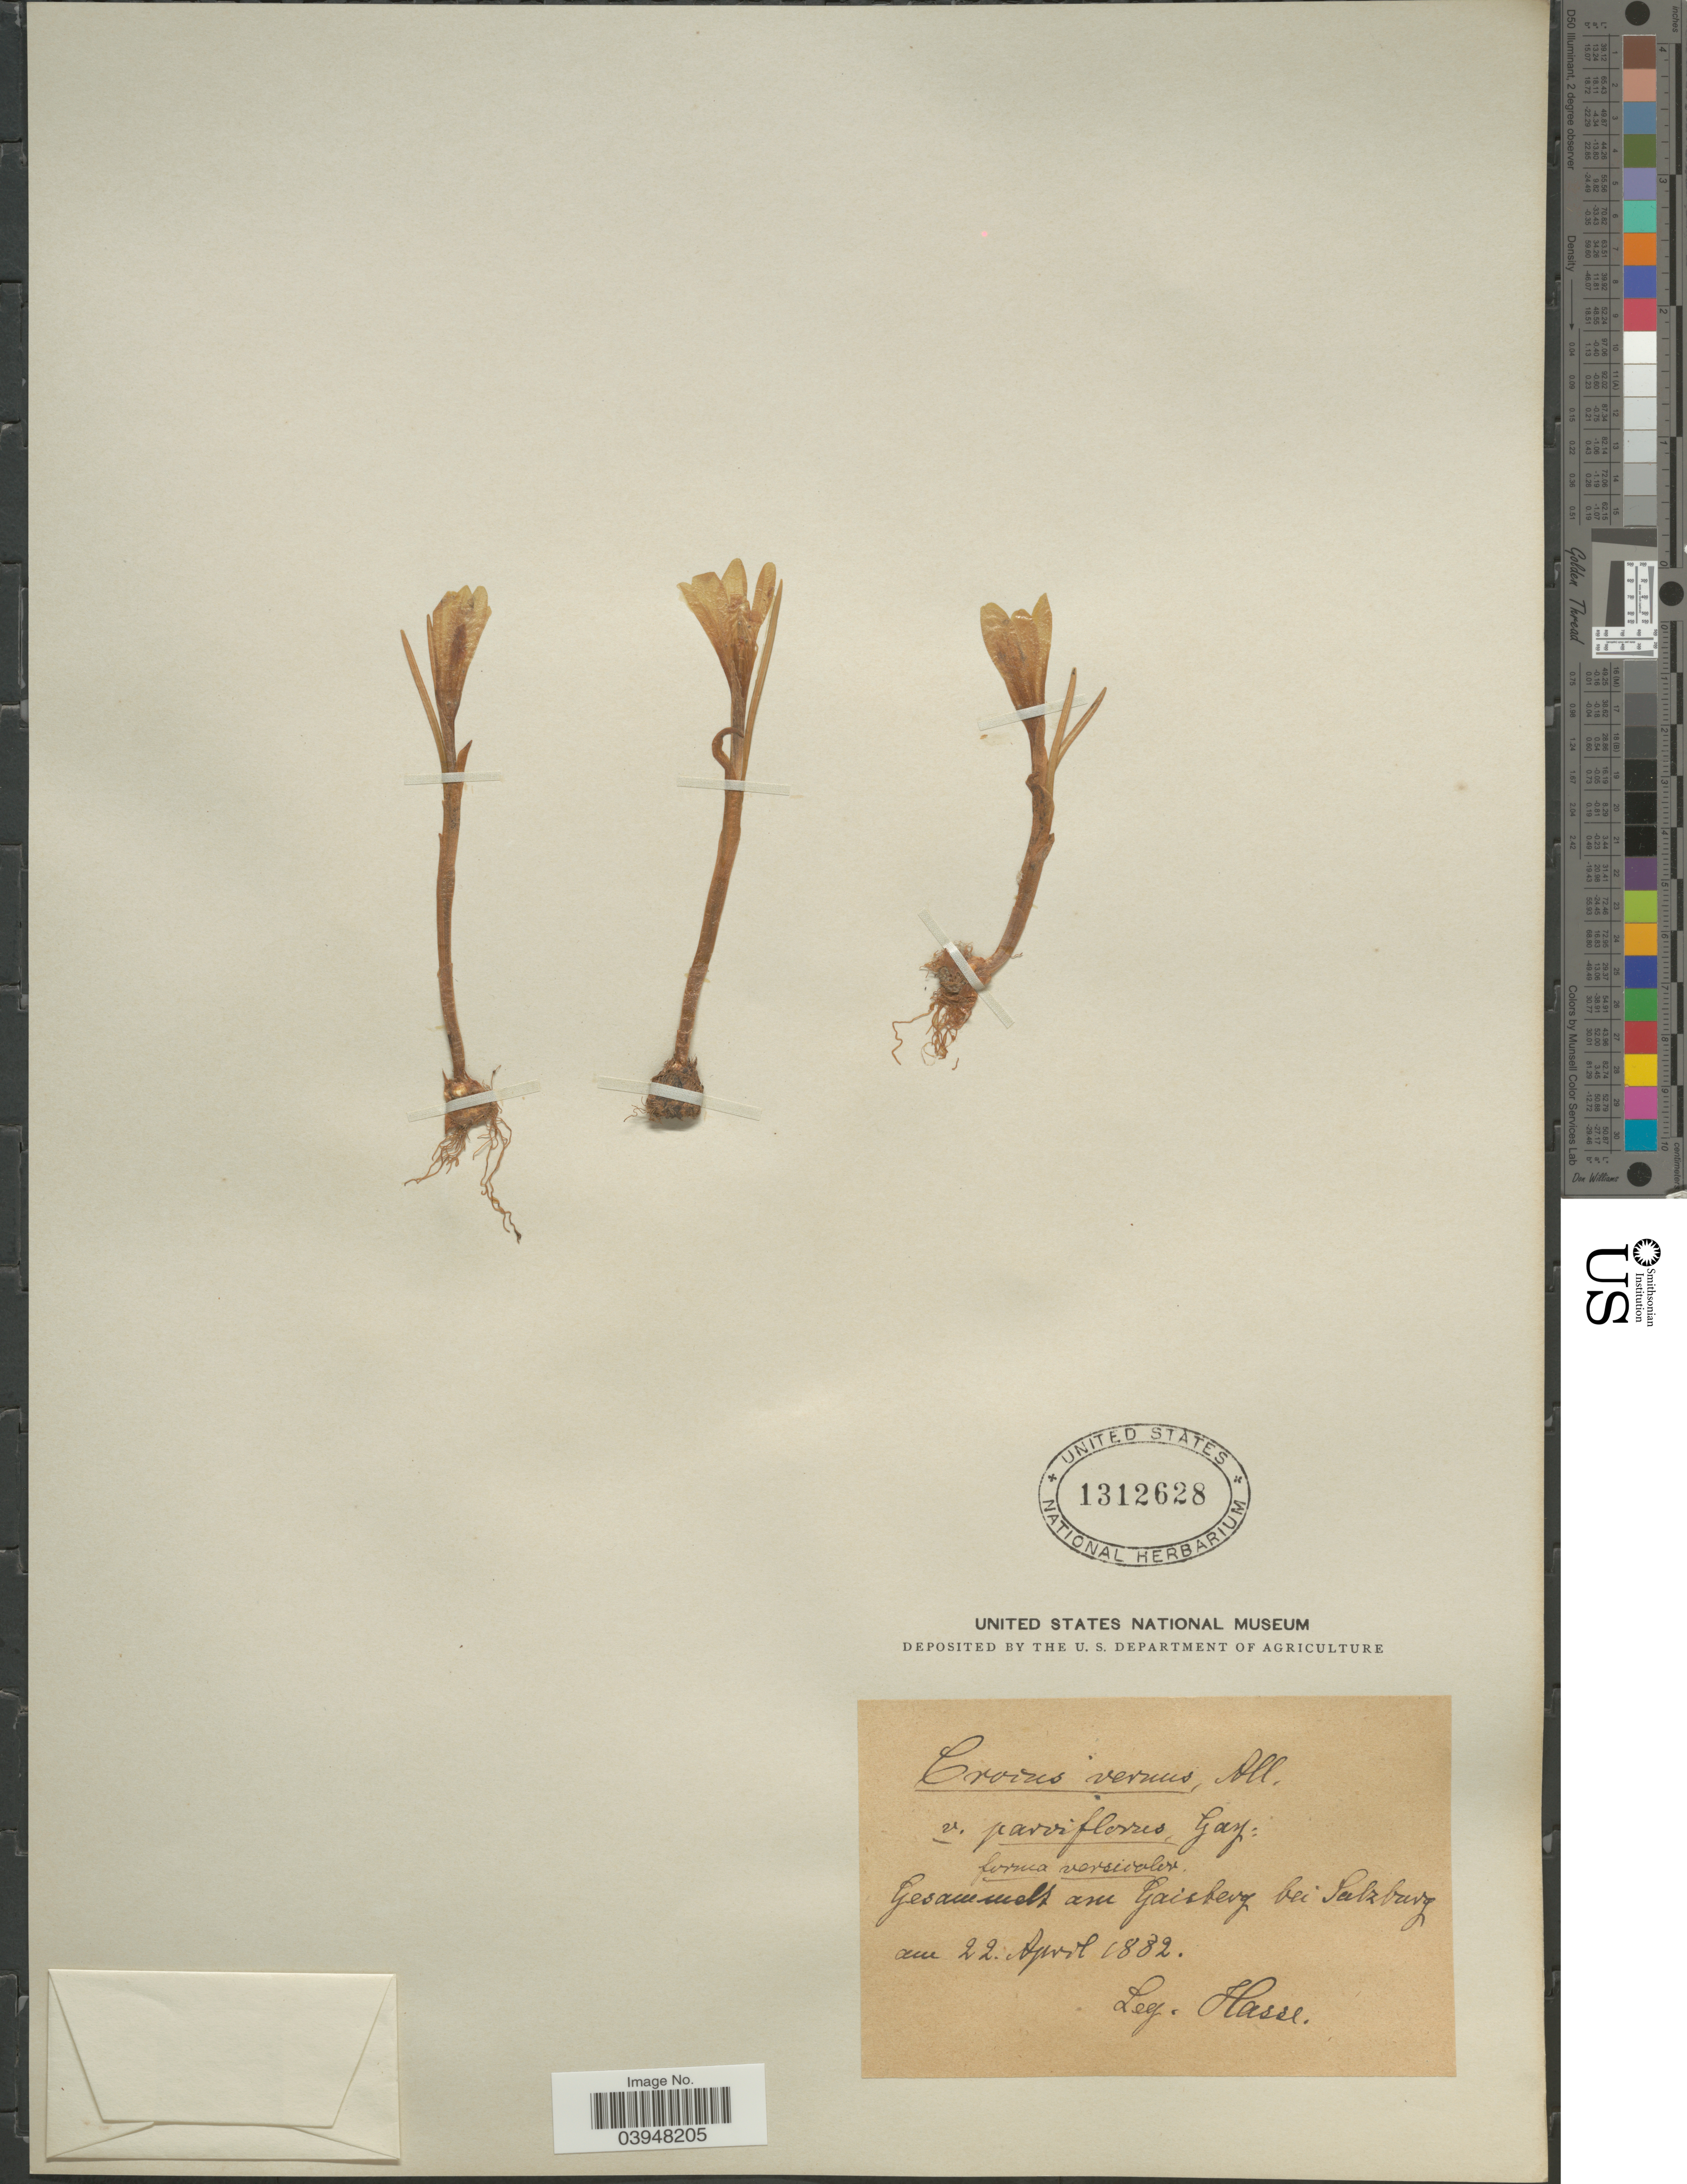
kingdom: Plantae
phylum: Tracheophyta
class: Liliopsida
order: Asparagales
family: Iridaceae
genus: Crocus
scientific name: Crocus vernus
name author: Hill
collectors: -. Hasse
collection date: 1882-04-22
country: Austria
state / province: Salzburg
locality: Gesauervelt am Gaisberg bei Salzburg.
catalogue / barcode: US 1312628